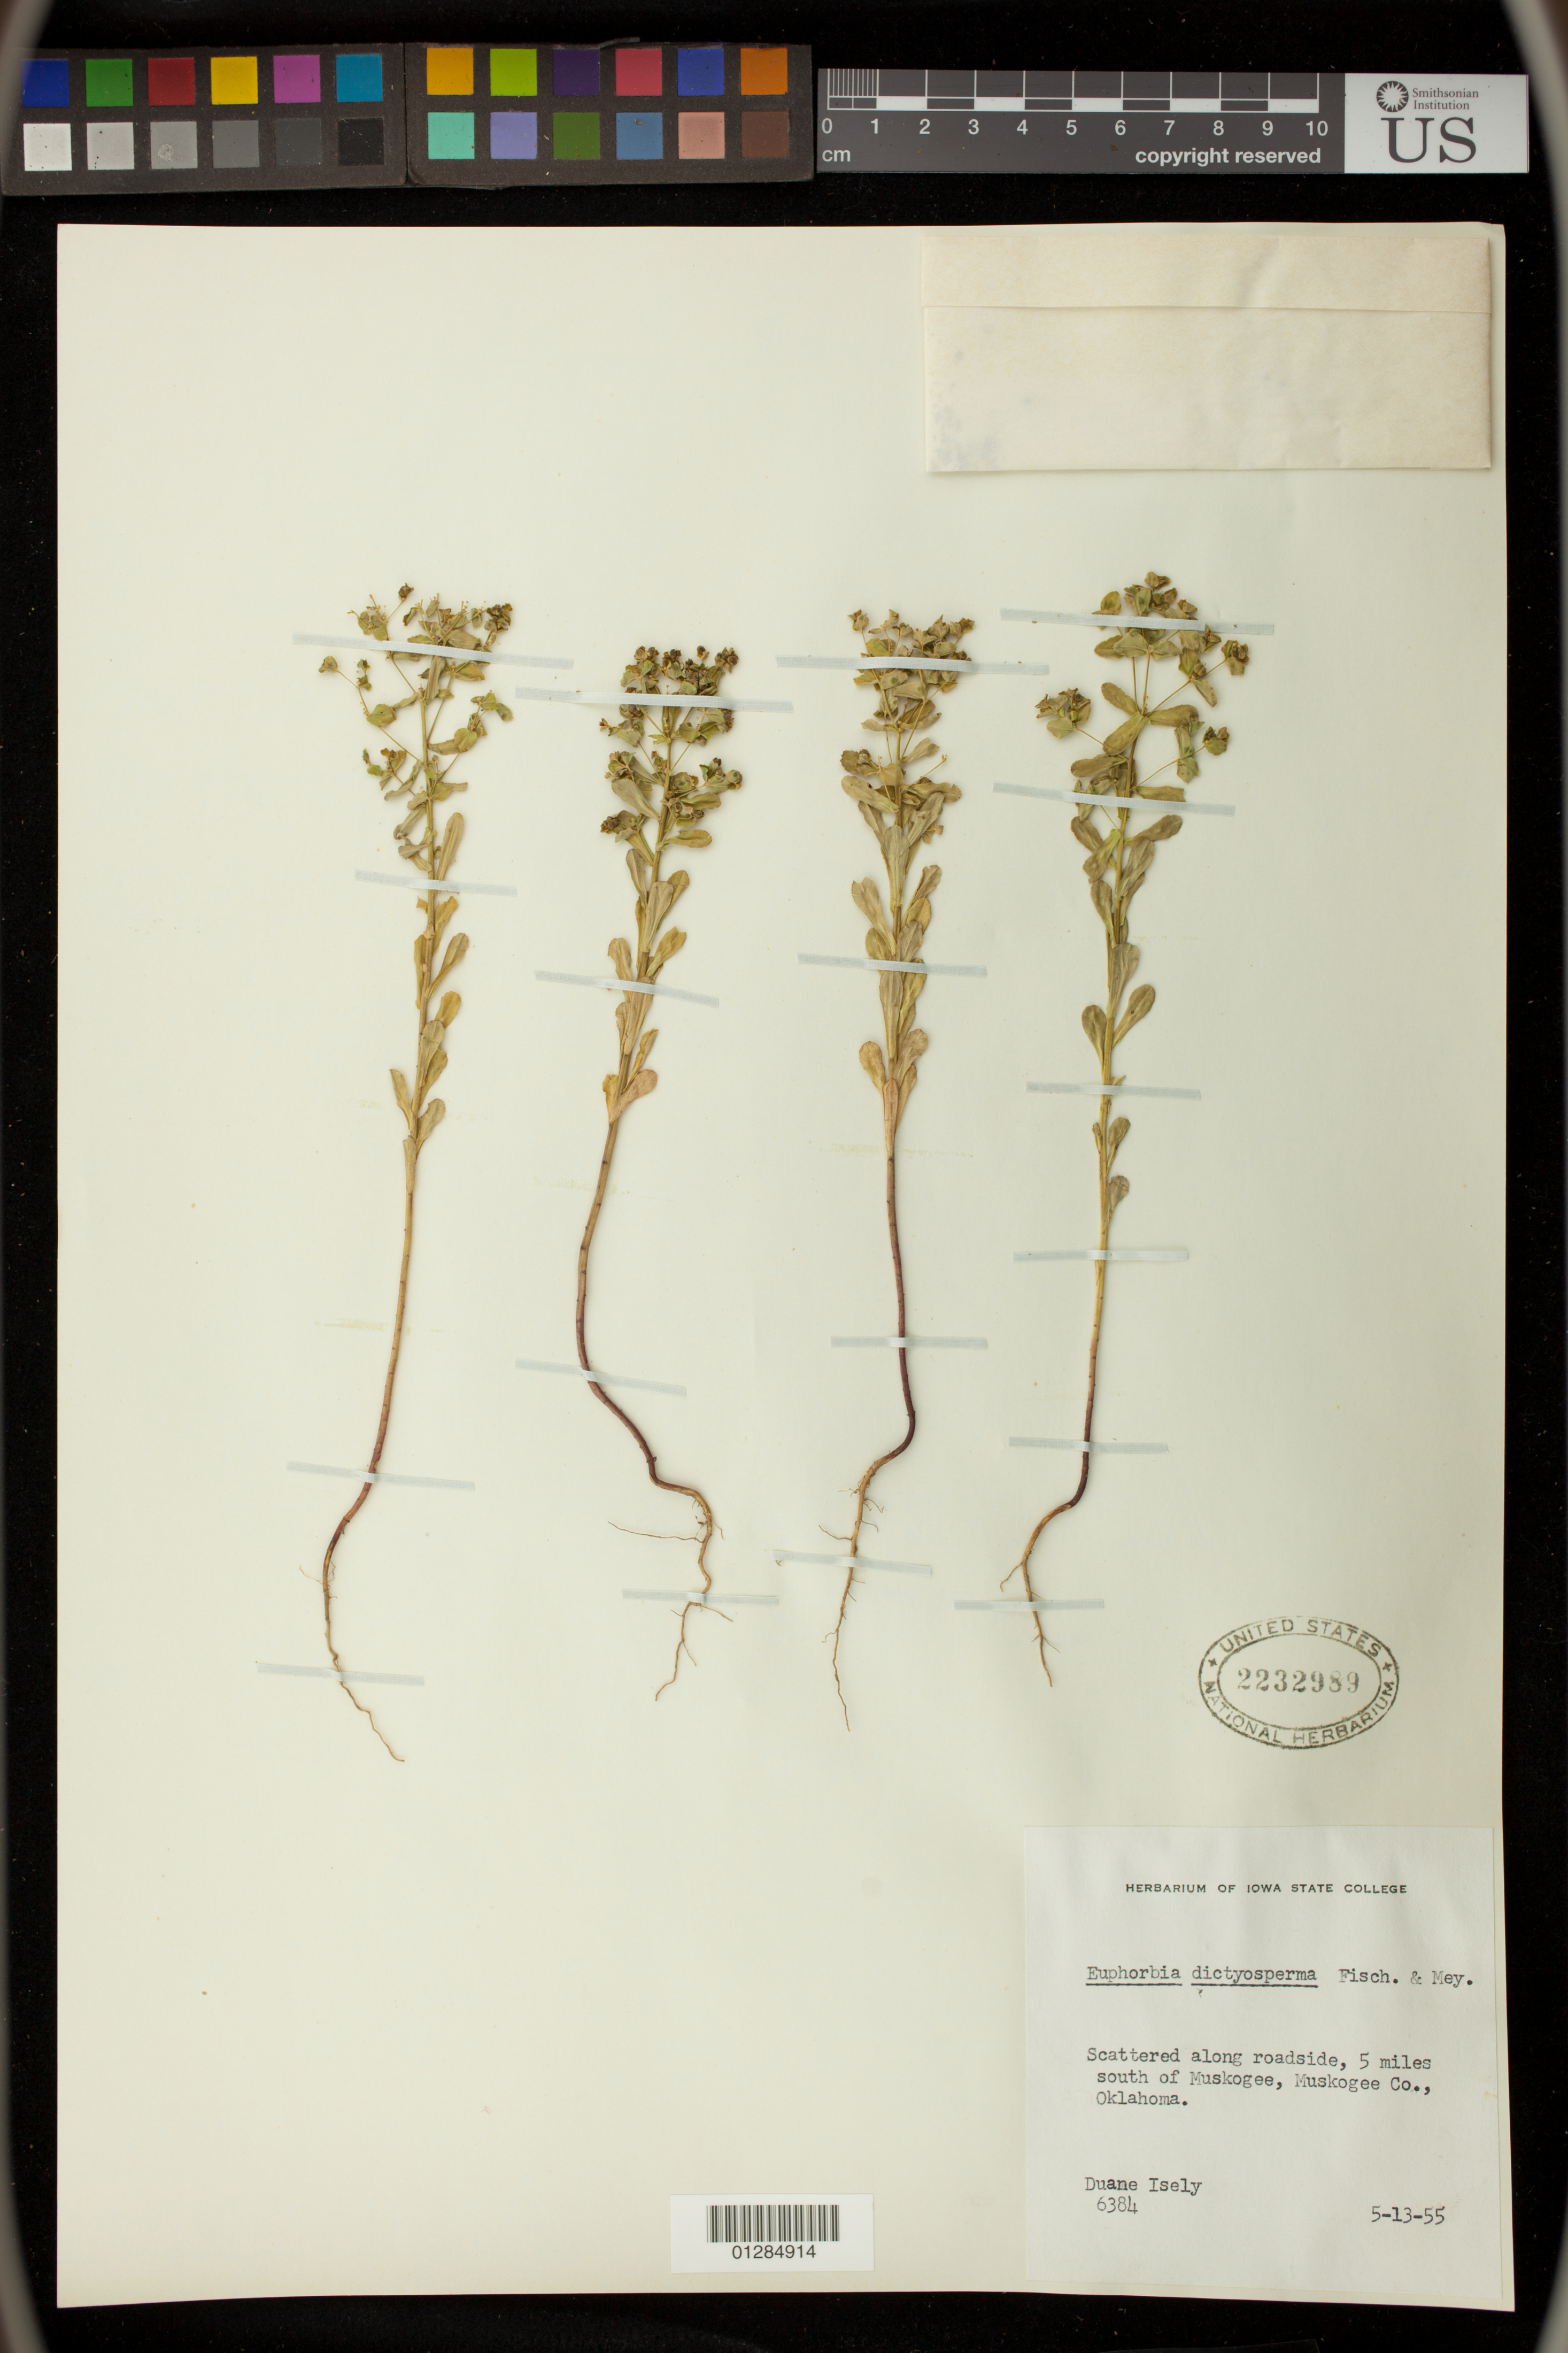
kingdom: Plantae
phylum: Tracheophyta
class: Magnoliopsida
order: Malpighiales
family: Euphorbiaceae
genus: Euphorbia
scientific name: Euphorbia spathulata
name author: Lam.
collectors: D. Isely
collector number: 6384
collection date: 1955-05-13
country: United States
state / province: Oklahoma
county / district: Muskogee County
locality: Scattered along roadside, 5 miles south of Muskogee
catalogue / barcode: US 2232989